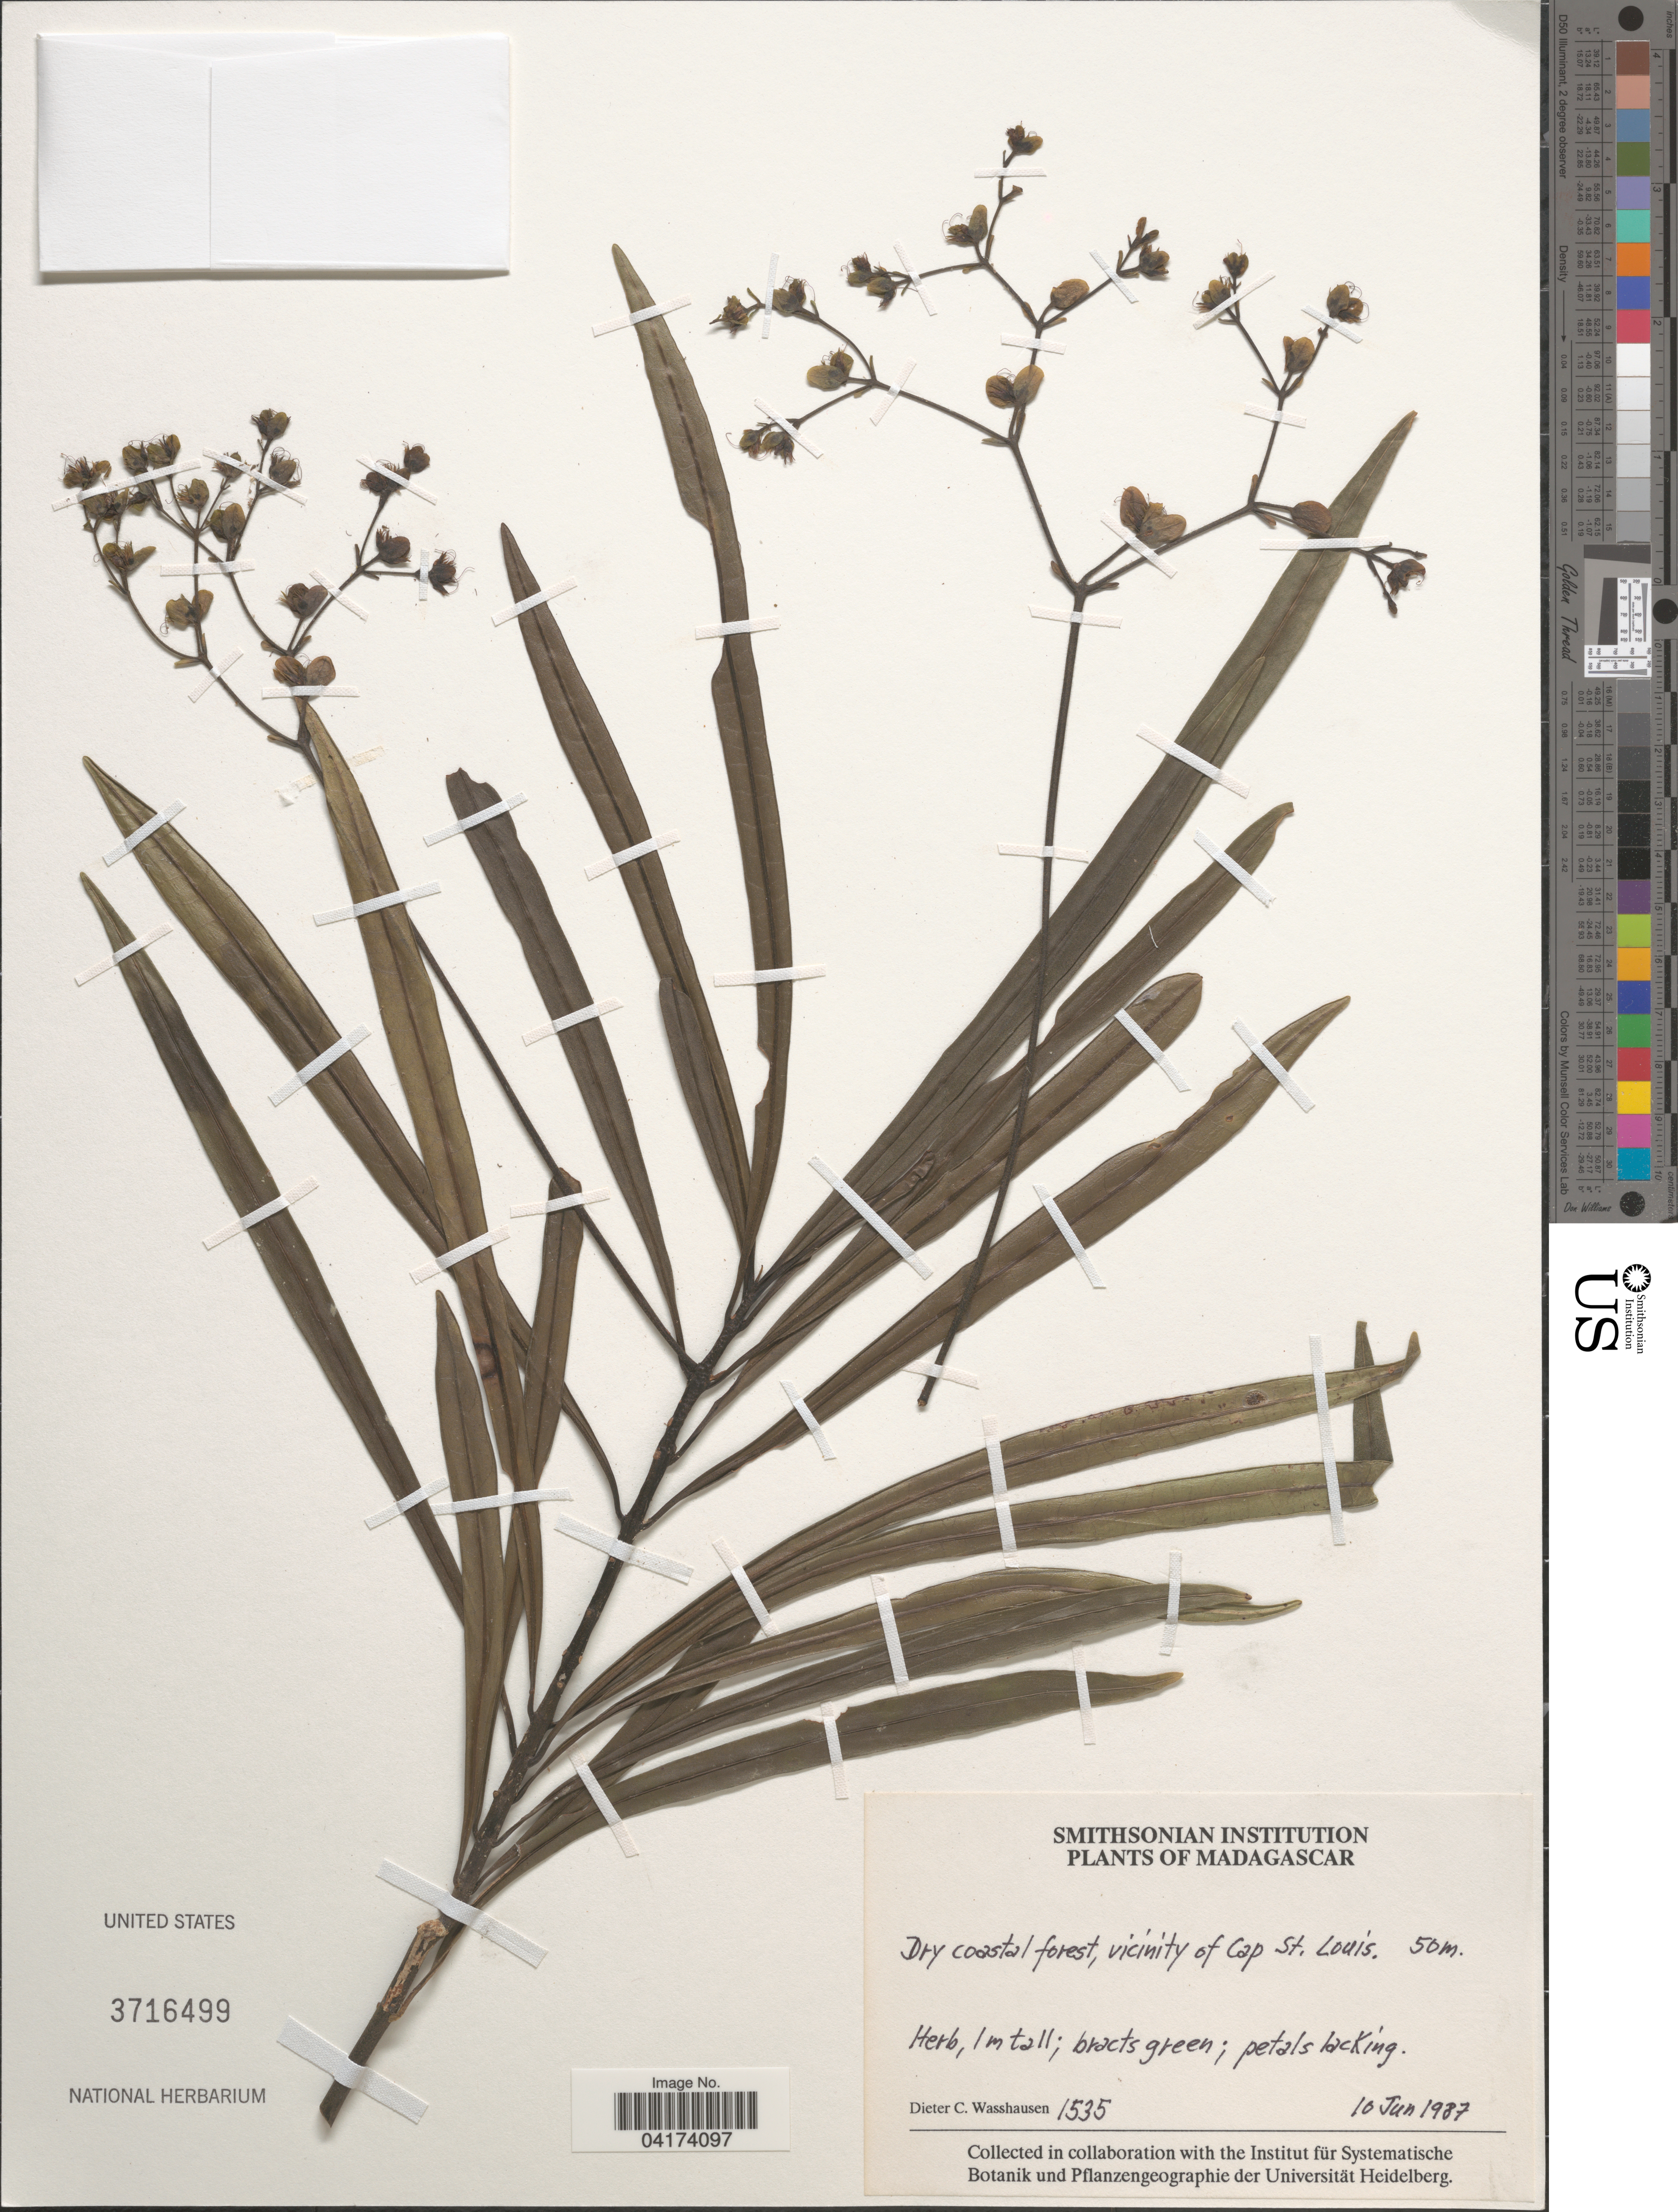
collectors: D. C. Wasshausen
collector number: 1535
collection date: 1987-06-10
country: Madagascar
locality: Vicinity of Cap St. Louis.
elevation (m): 50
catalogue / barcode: US 3716499